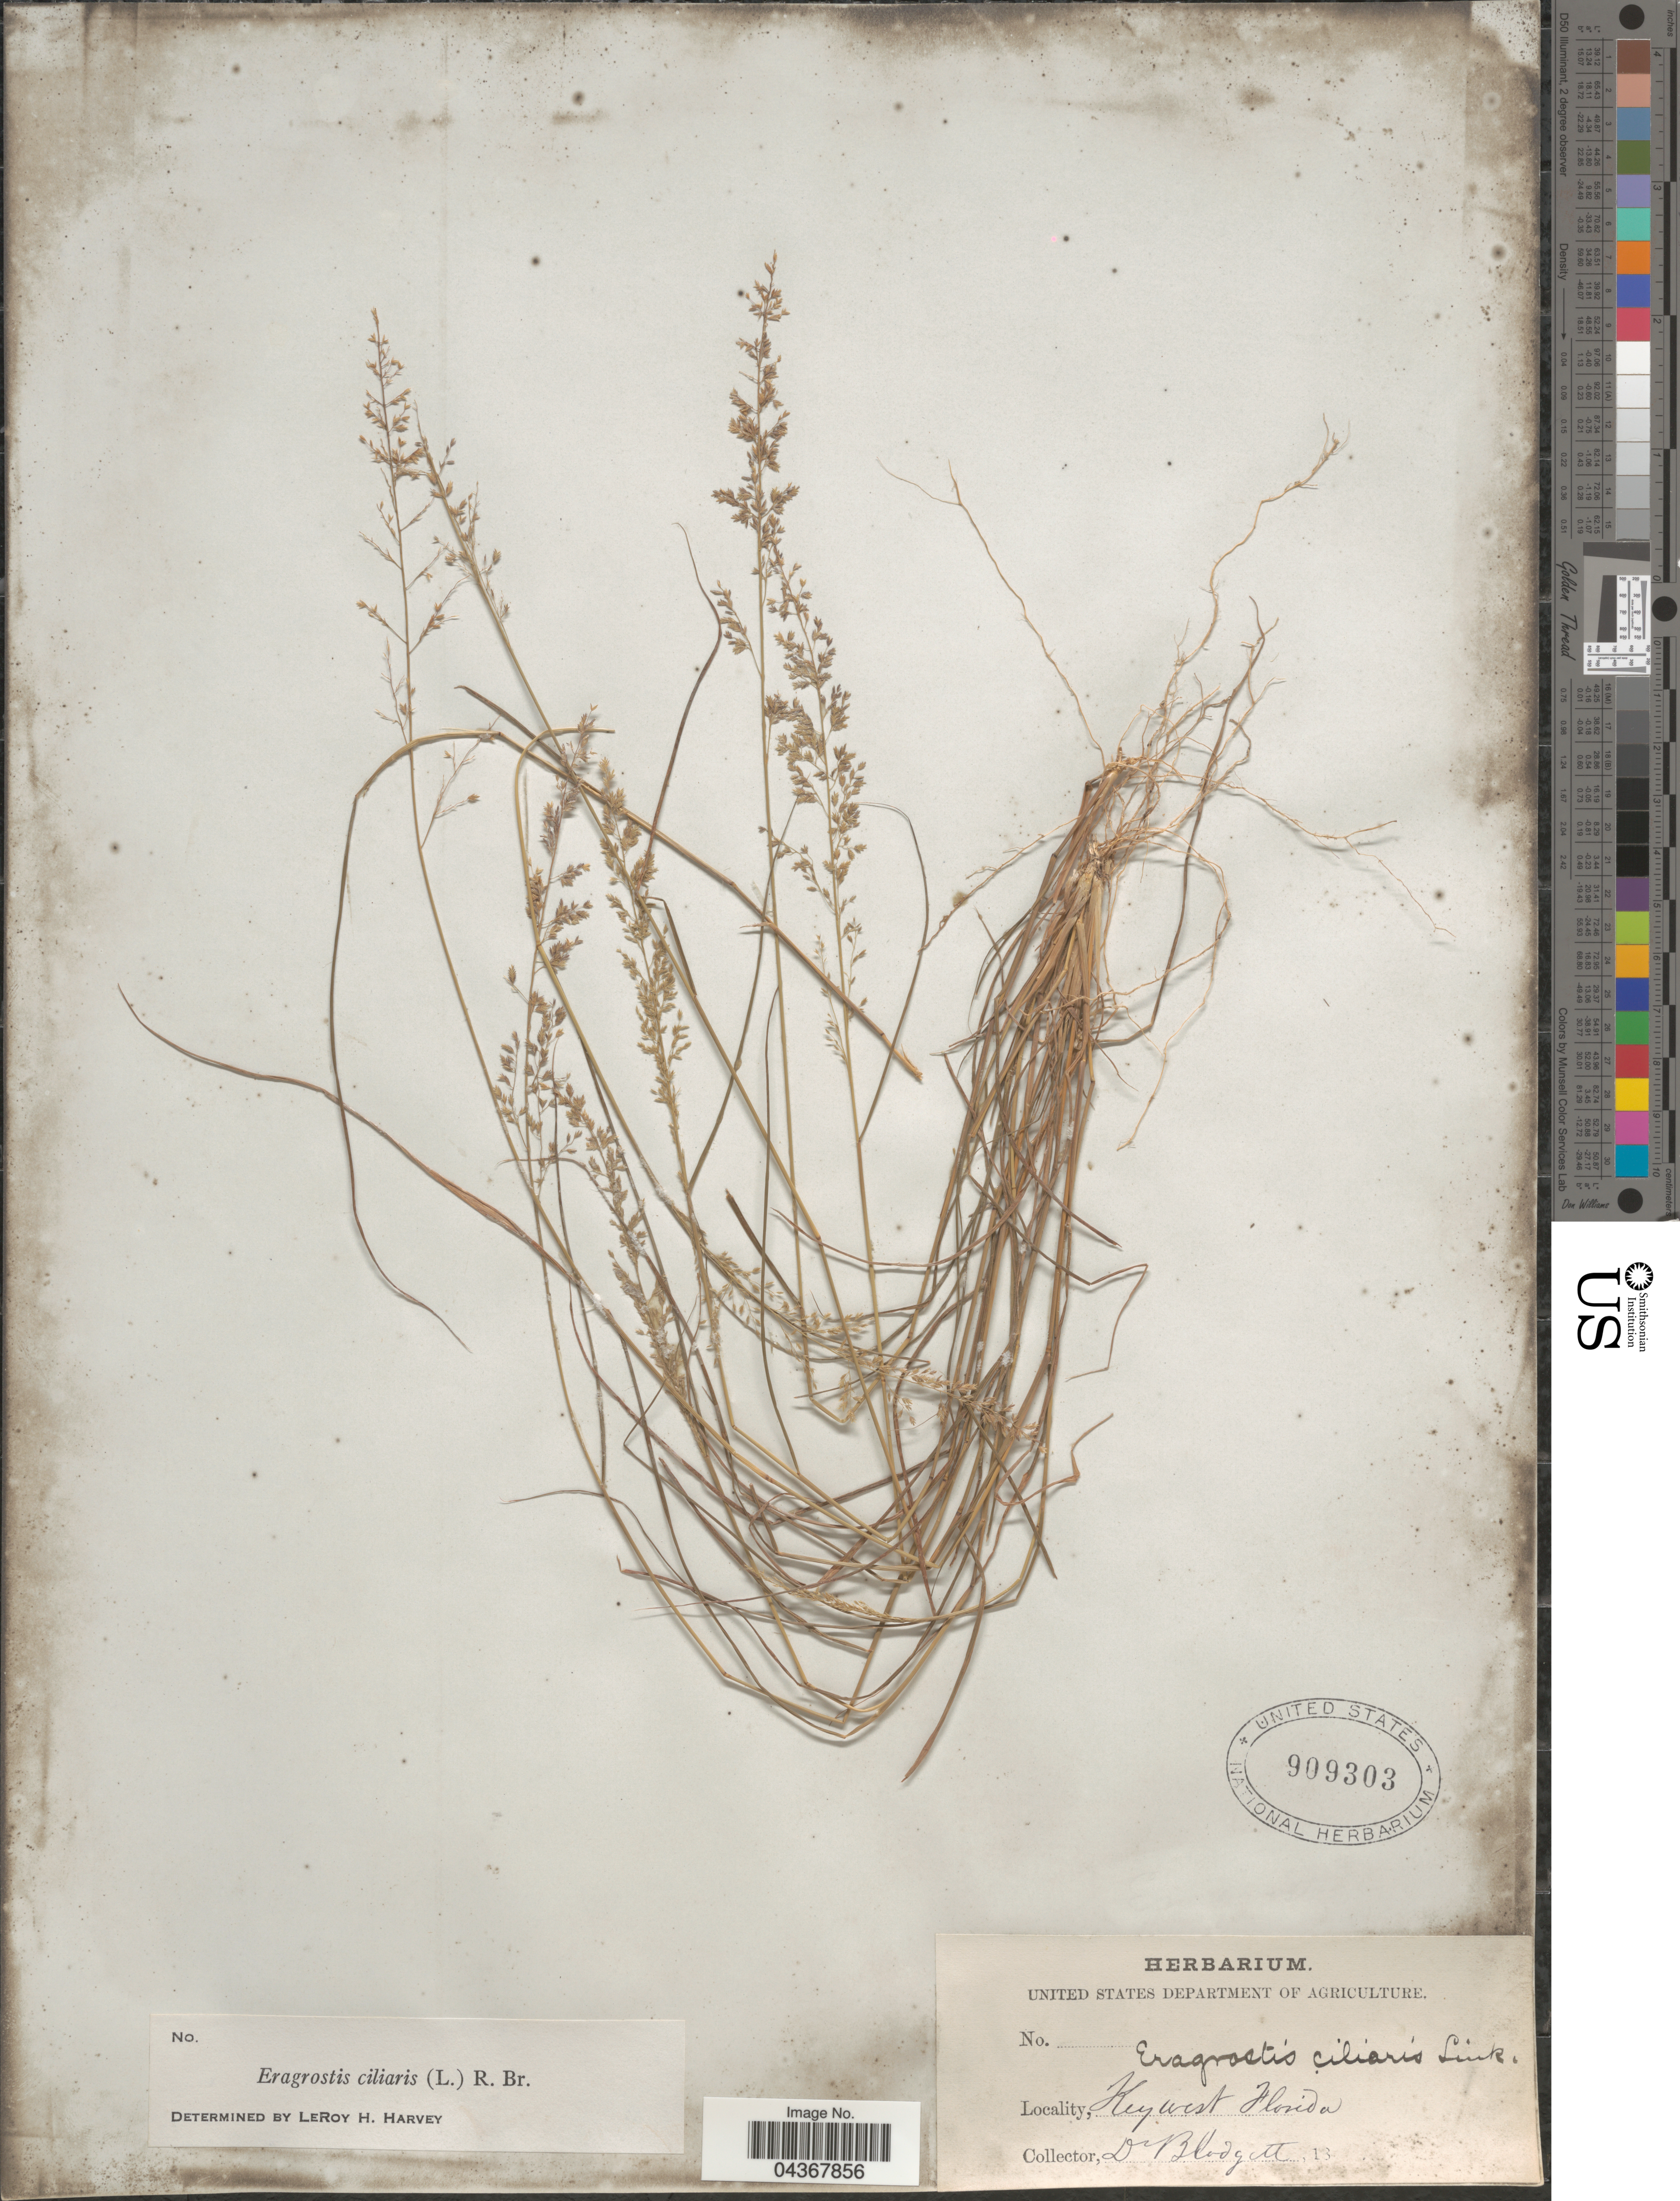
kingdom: Plantae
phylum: Tracheophyta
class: Liliopsida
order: Poales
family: Poaceae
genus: Eragrostis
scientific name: Eragrostis ciliaris var. laxa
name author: Kuntze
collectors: -. Blodgett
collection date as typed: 18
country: United States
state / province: Florida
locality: Key West.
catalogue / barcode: US 909303